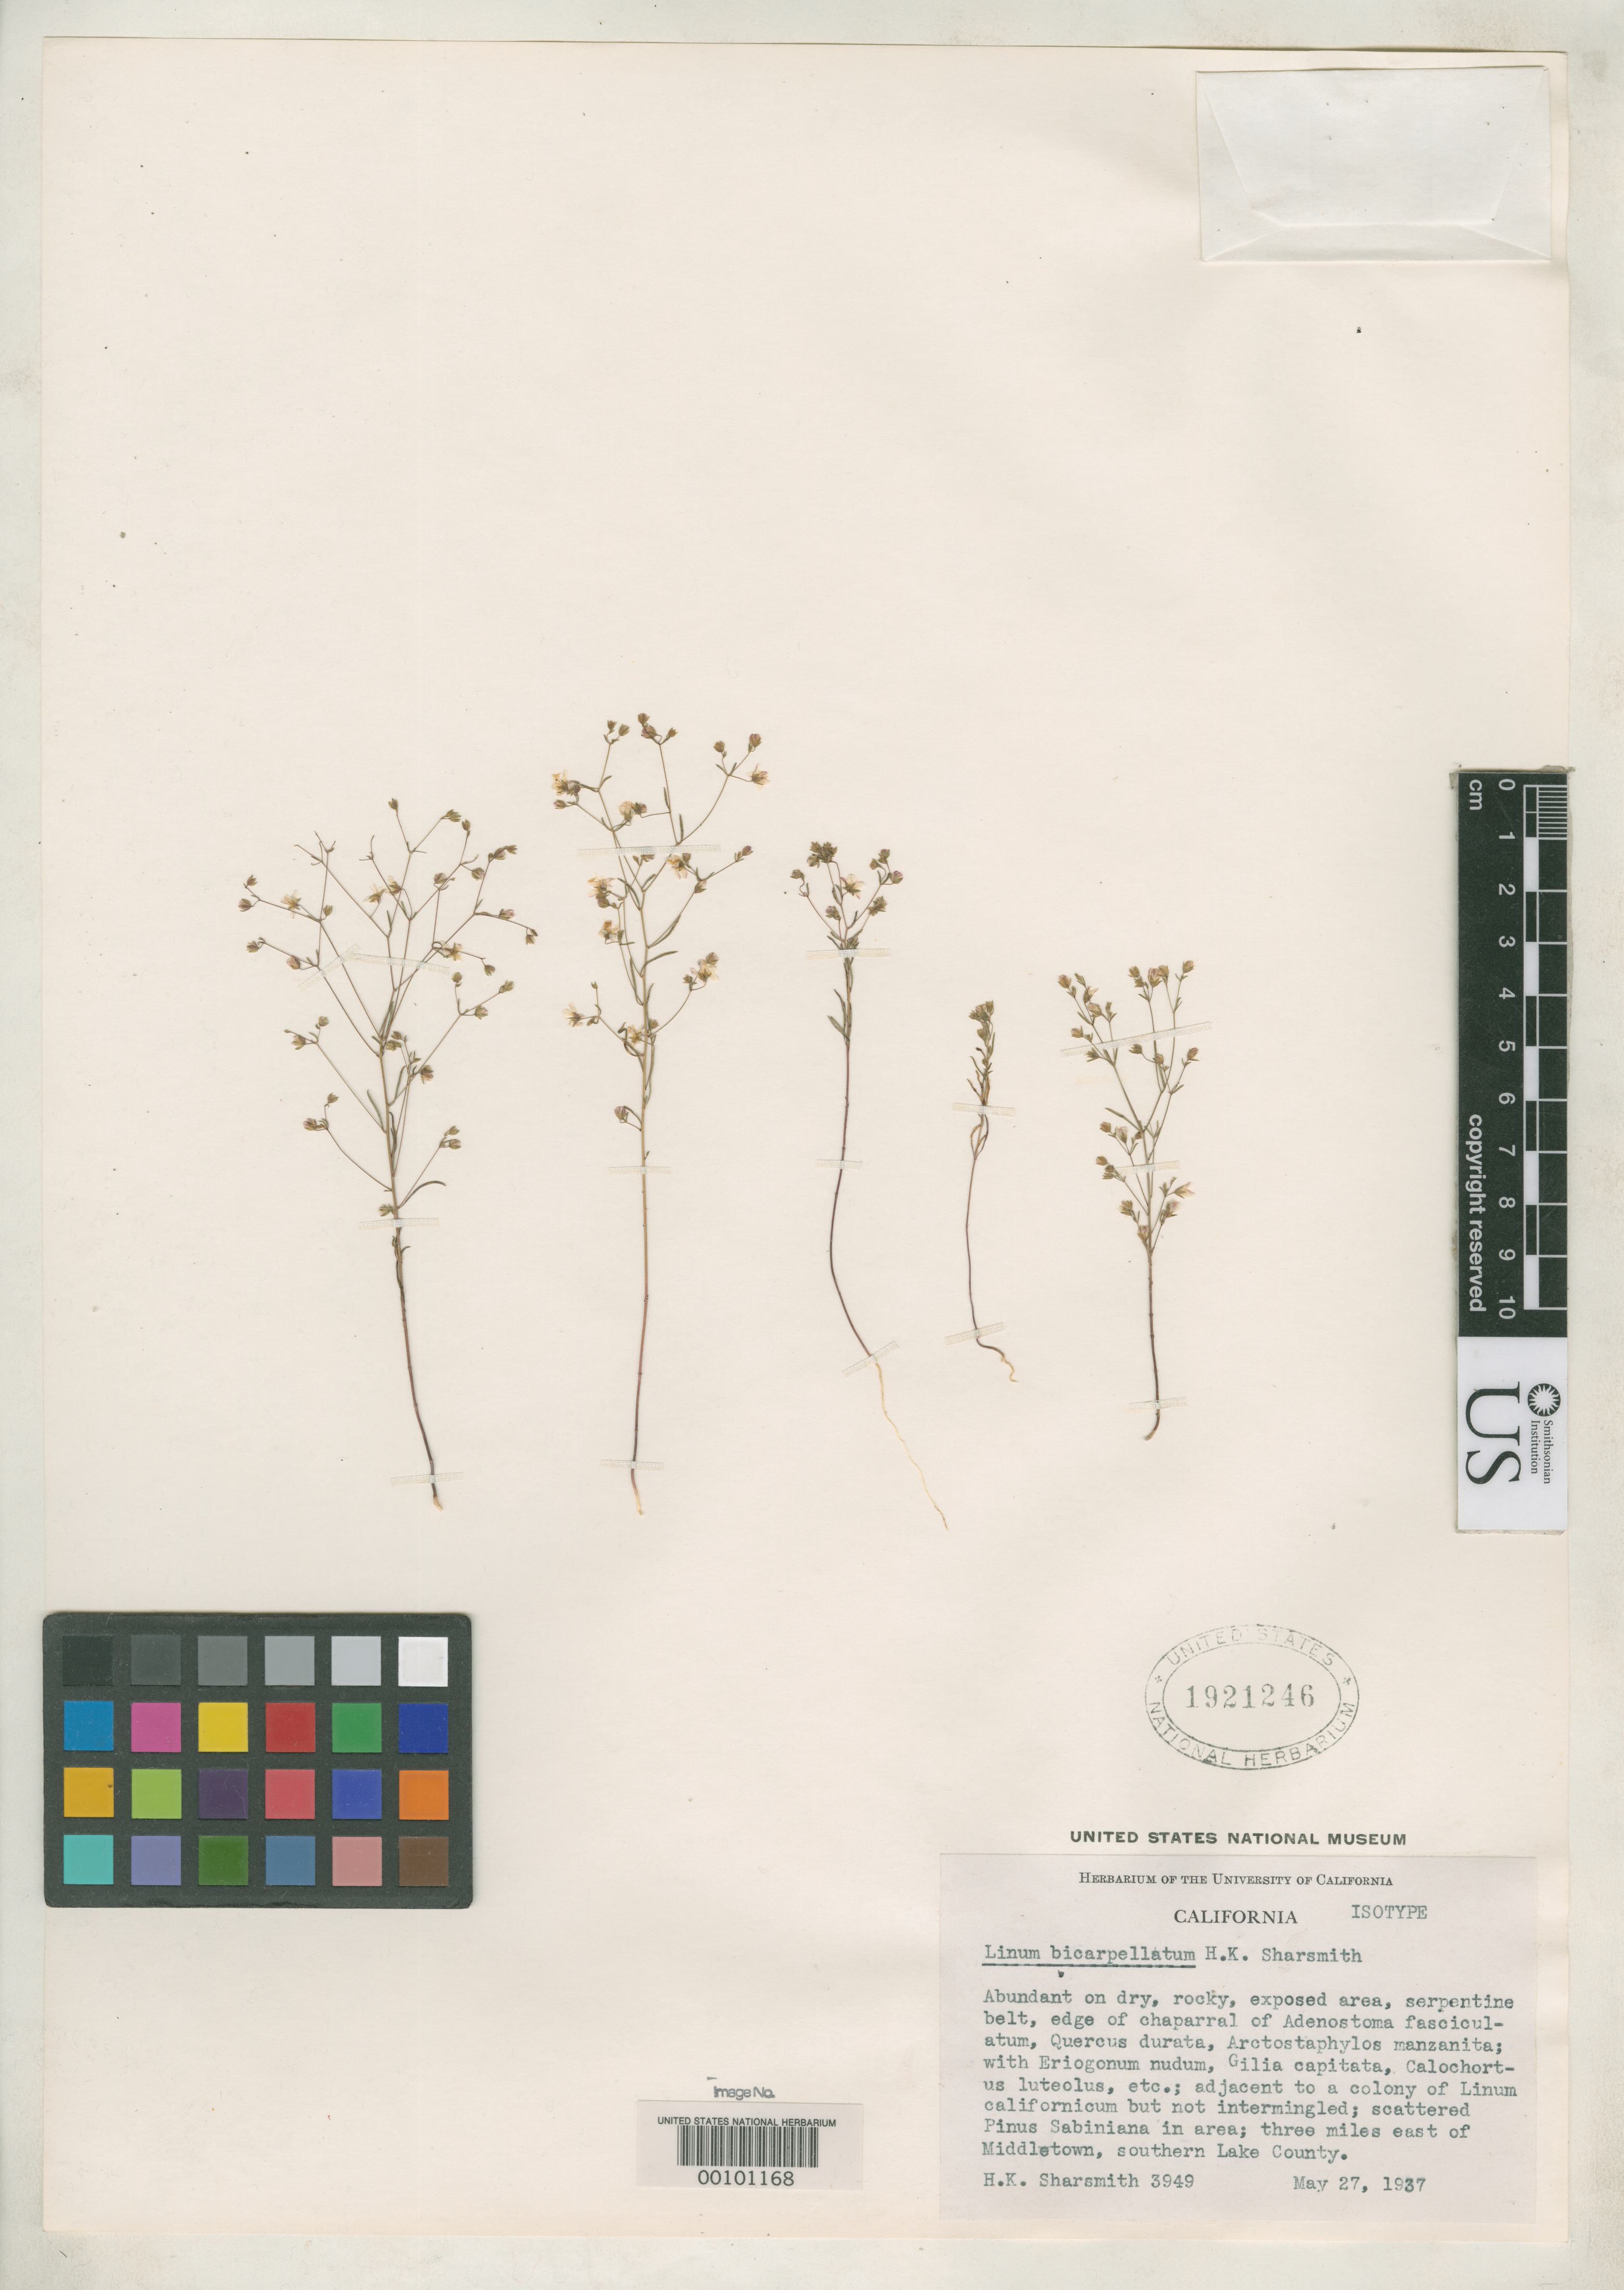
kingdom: Plantae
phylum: Tracheophyta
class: Magnoliopsida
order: Malpighiales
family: Linaceae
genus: Linum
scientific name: Linum bicarpellatum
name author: H. Sharsm.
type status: Isotype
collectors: H. Sharsmith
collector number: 3949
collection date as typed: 27 May 1937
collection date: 1937-05-27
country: United States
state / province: California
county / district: Lake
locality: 3 miles E of Middletown.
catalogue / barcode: US 1921246